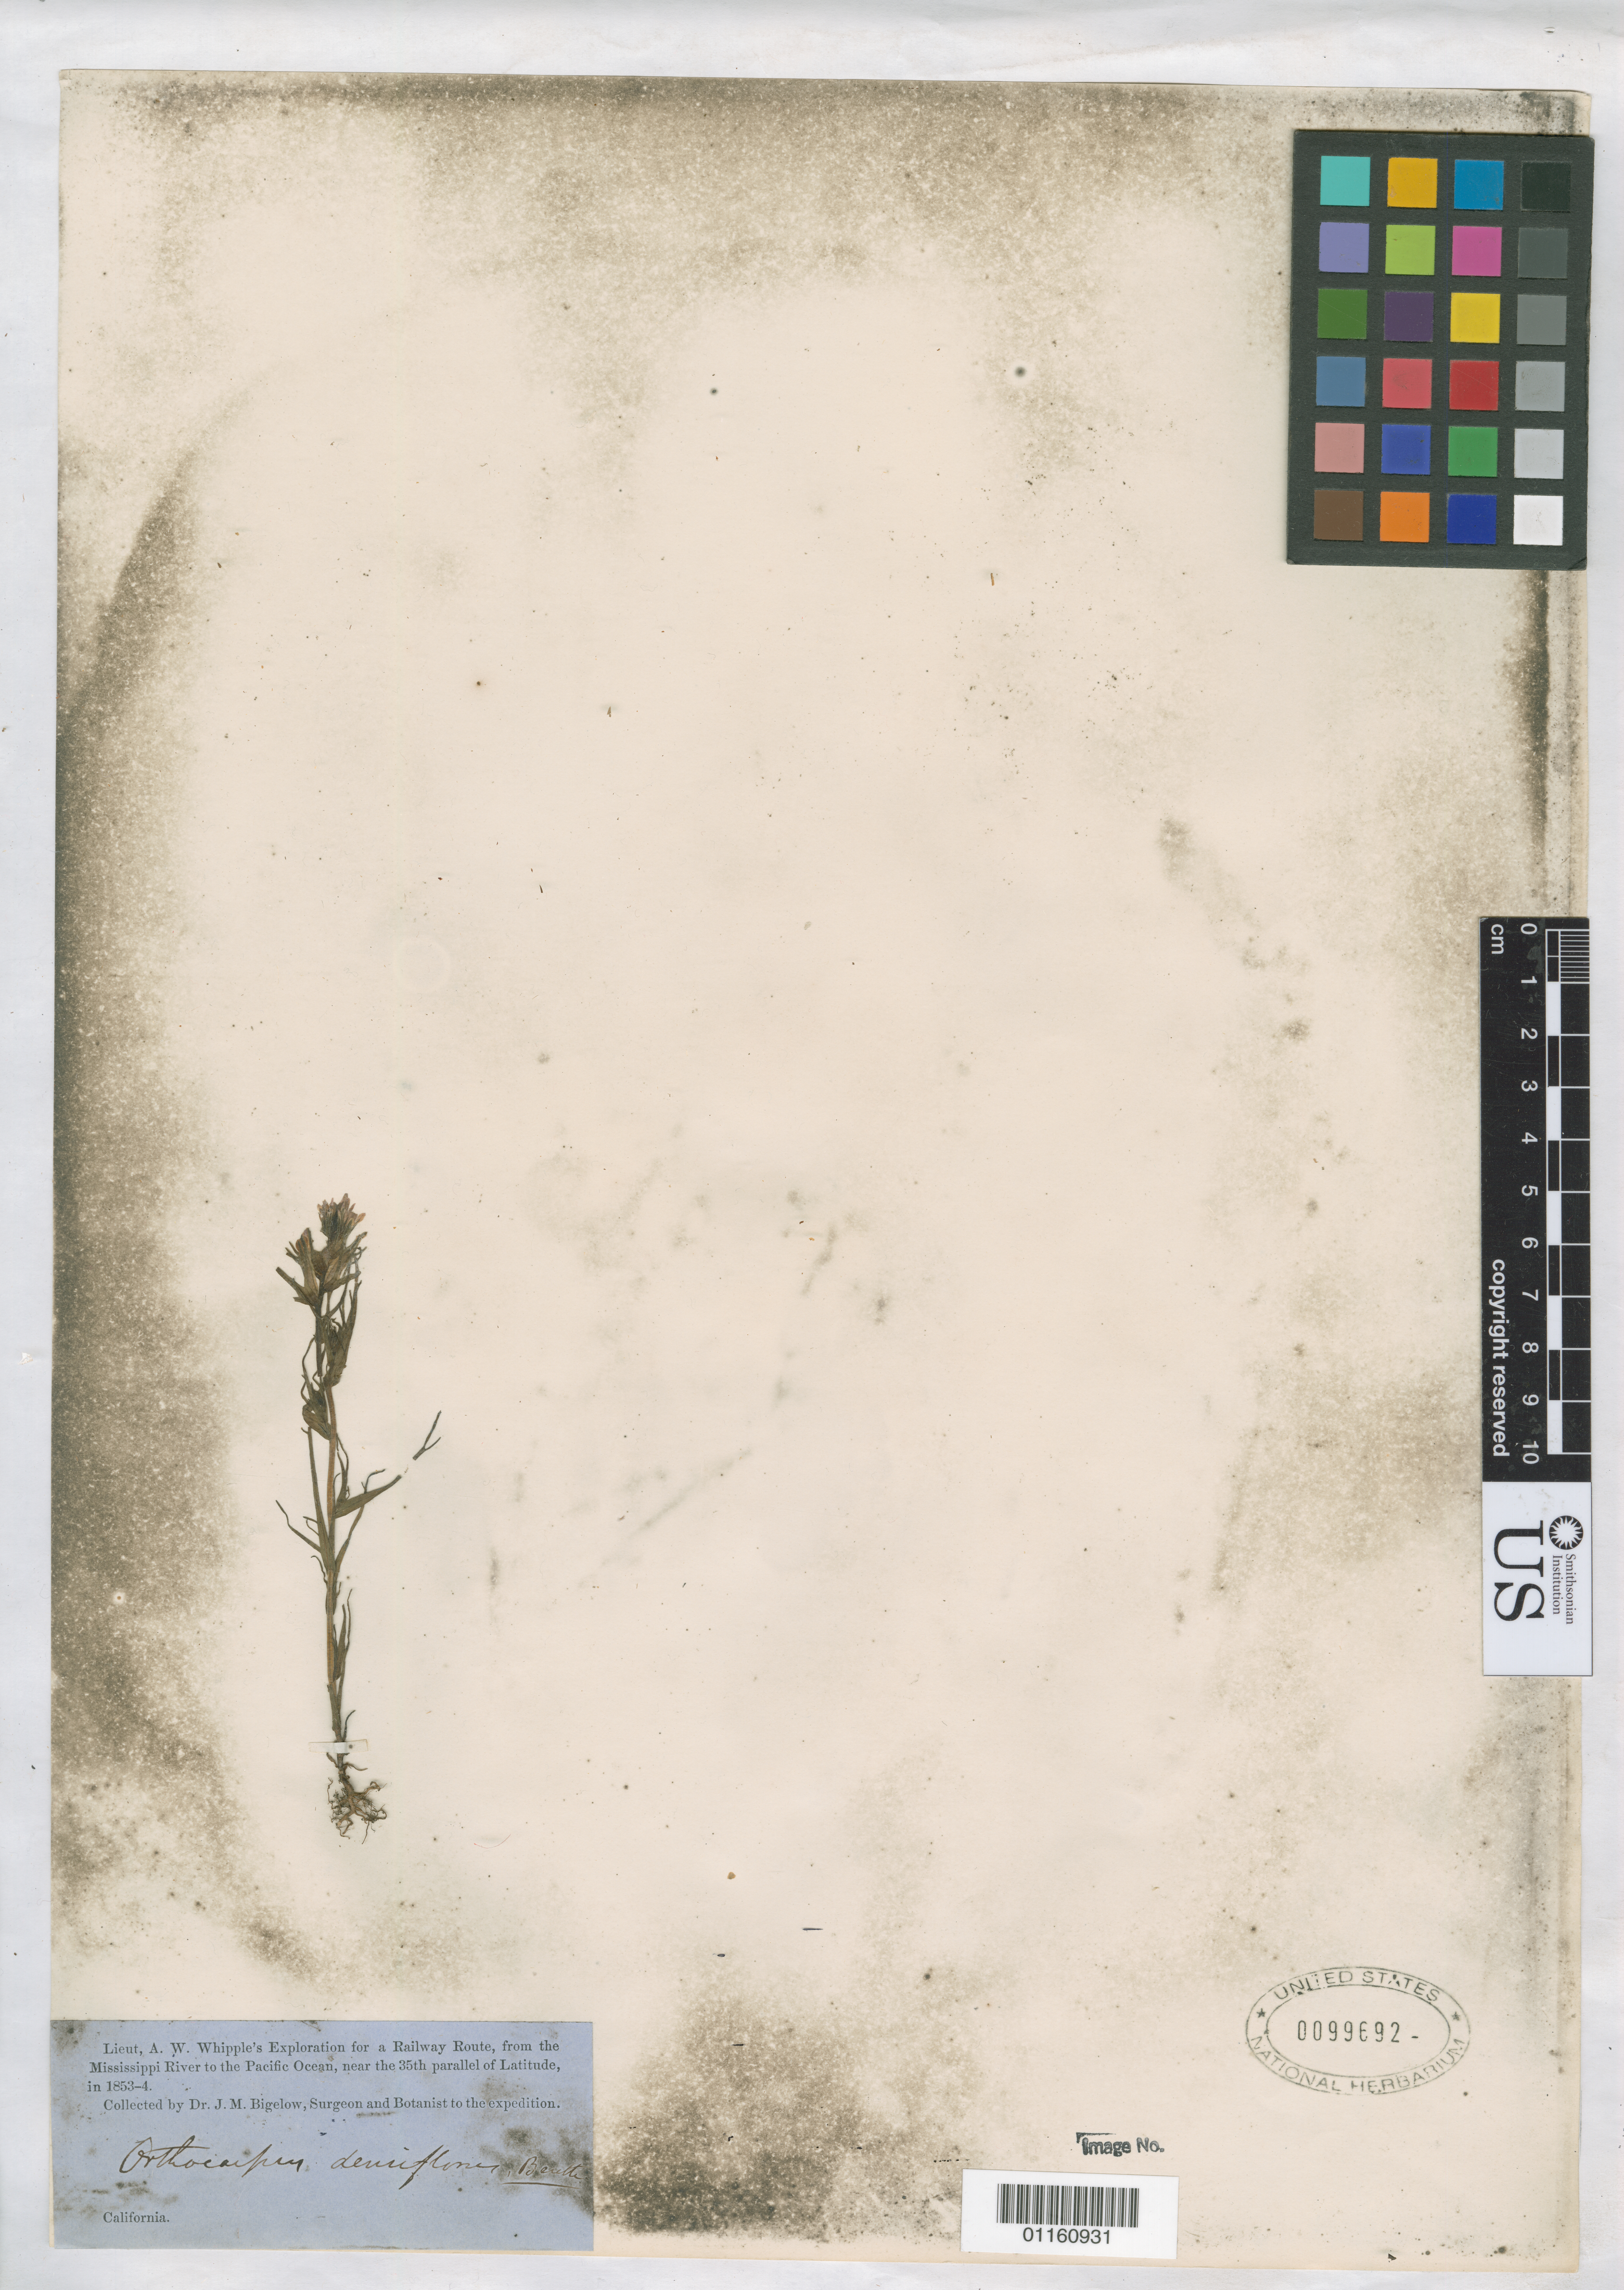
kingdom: Plantae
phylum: Tracheophyta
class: Magnoliopsida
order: Lamiales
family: Orobanchaceae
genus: Orthocarpus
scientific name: Orthocarpus densiflorus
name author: Benth.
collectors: J. M. Bigelow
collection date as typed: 1853 to -- --- 1854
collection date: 1853/1854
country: United States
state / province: California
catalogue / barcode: US 99692